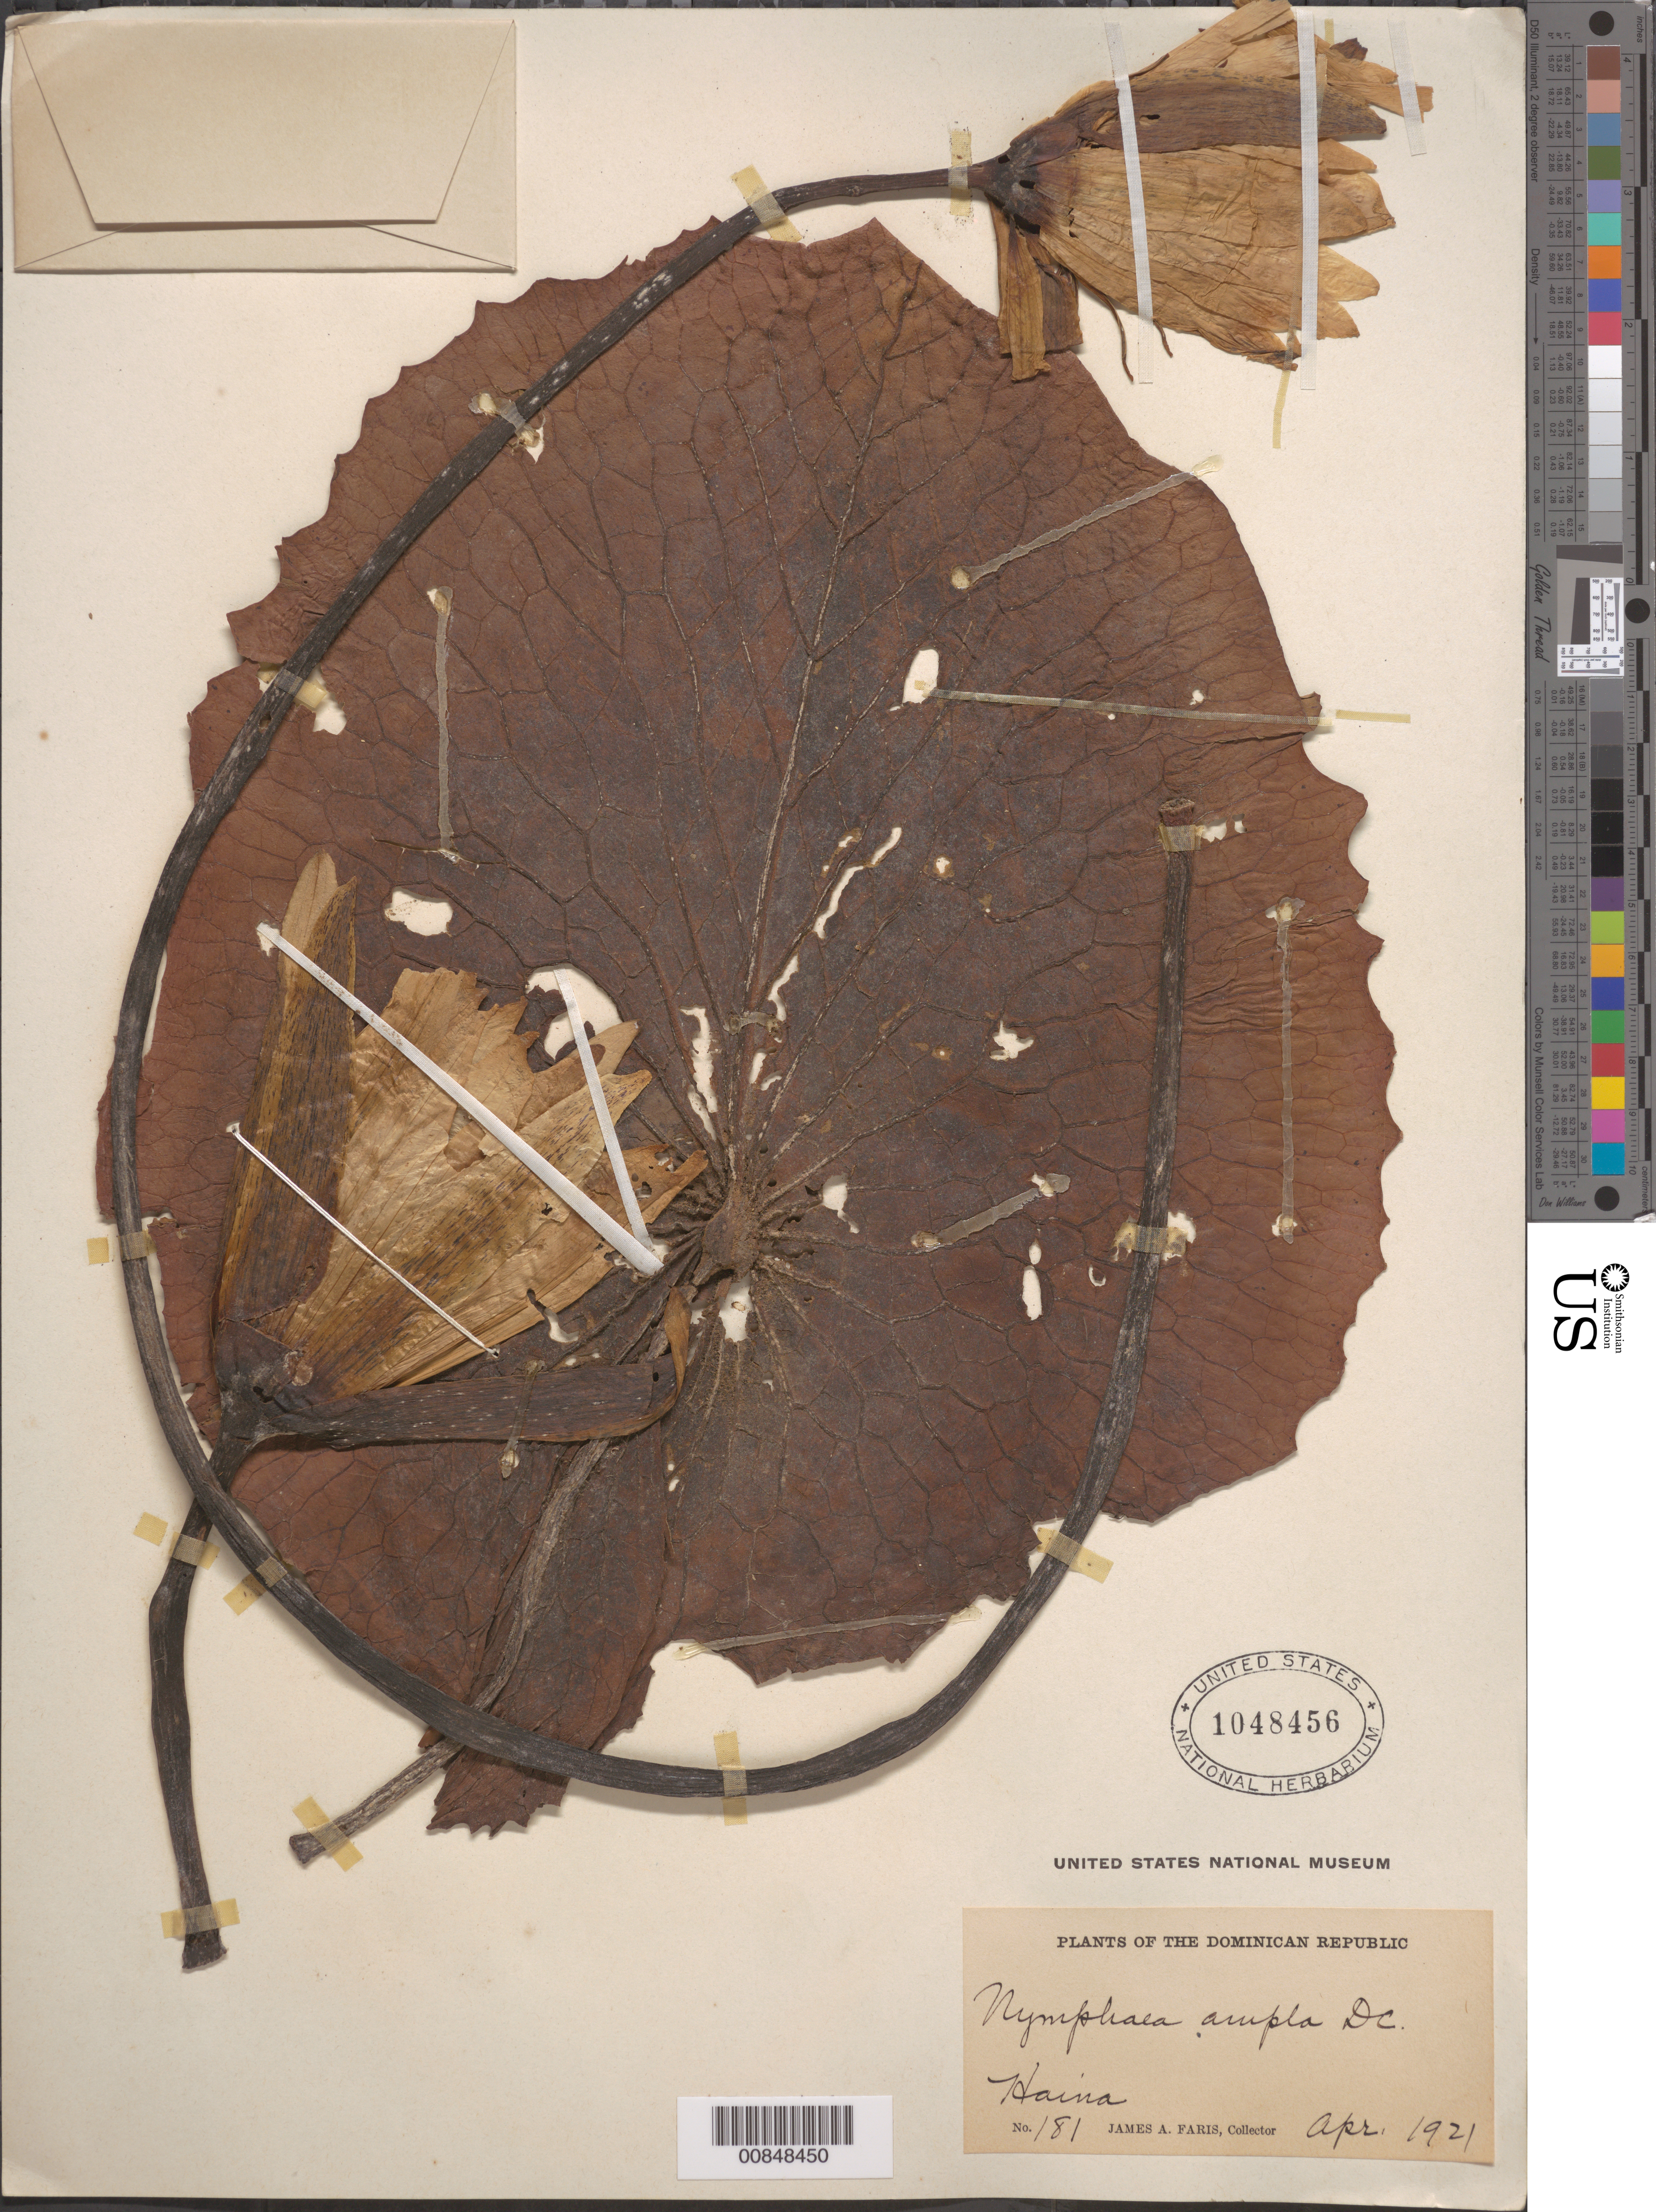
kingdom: Plantae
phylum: Tracheophyta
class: Magnoliopsida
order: Nymphaeales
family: Nymphaeaceae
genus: Nymphaea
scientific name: Nymphaea ampla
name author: (Salisb.) DC.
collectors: J. Faris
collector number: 181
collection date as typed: Apr 1921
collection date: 1921-04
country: Dominican Republic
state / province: San Cristóbal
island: Hispaniola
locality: Haina.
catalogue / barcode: US 1048456